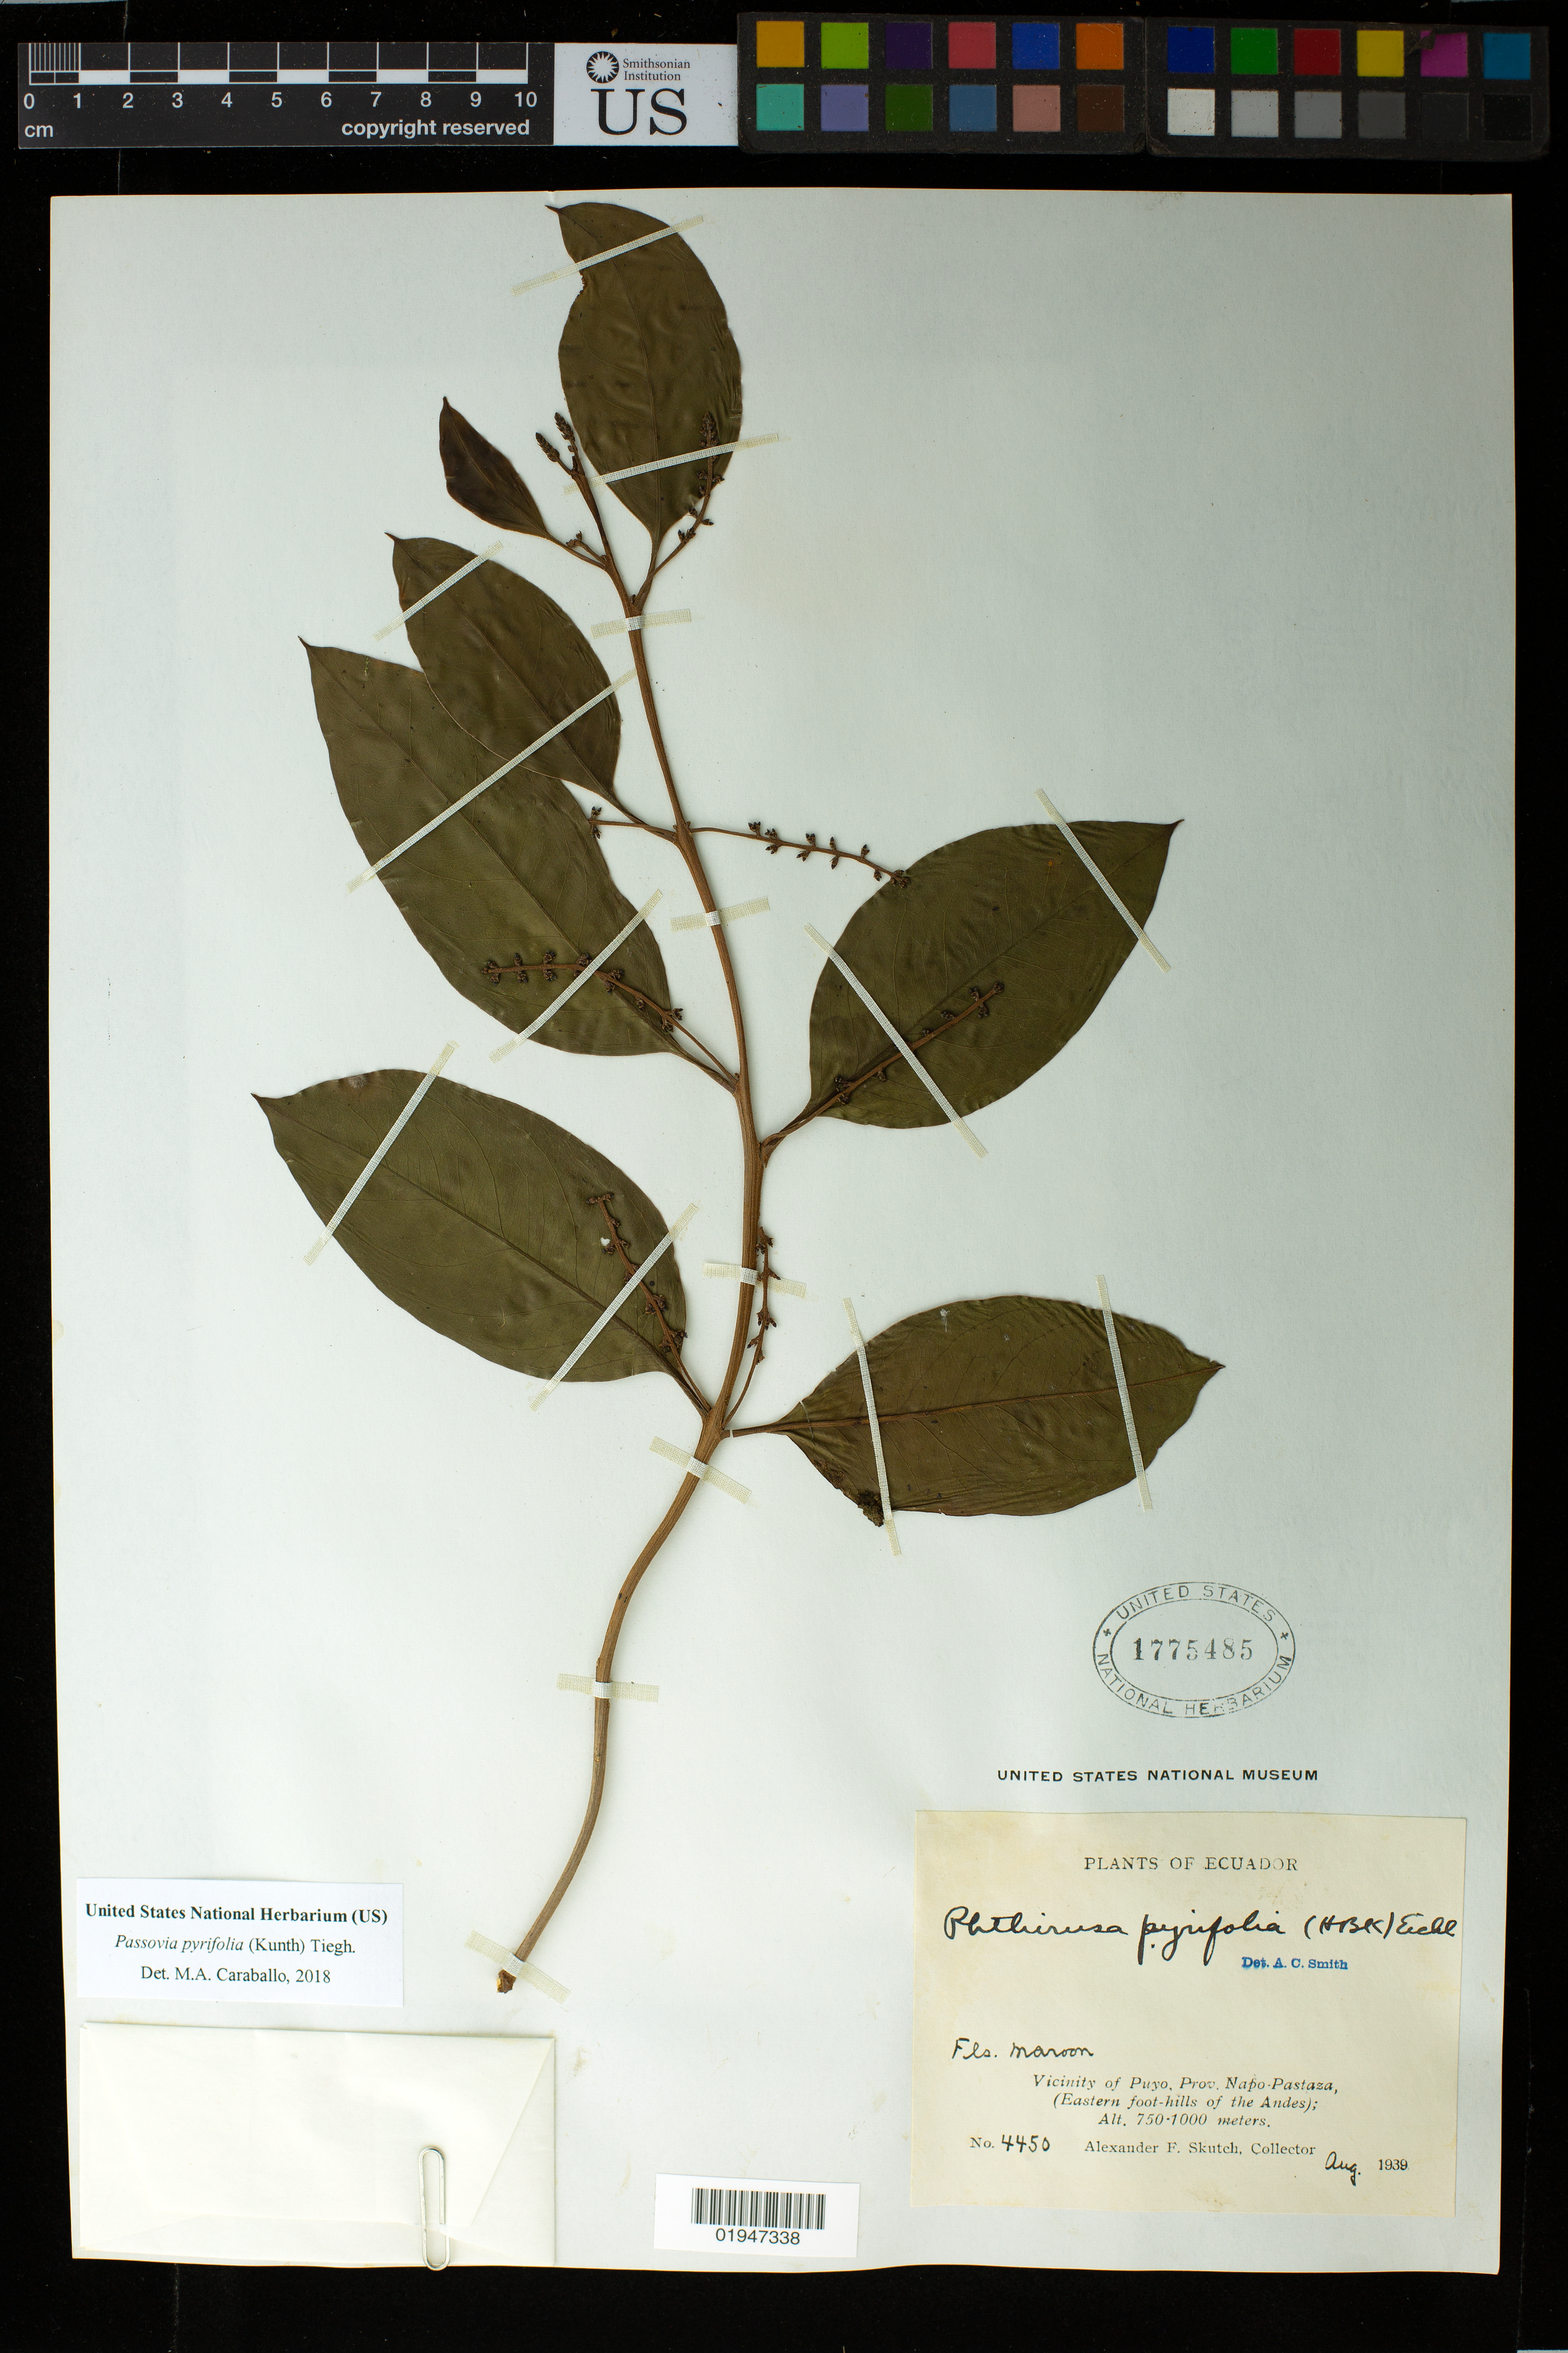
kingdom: Plantae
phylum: Tracheophyta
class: Magnoliopsida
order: Santalales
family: Loranthaceae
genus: Passovia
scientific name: Passovia pyrifolia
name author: (Kunth) Tiegh.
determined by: Caraballo-Ortiz, Marcos A., (MISS), University of Mississippi (UNITED STATES)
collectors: A. F. Skutch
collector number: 4450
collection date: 1939-08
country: Ecuador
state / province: Napo / Pastaza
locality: Puyo vicinity (eastern foothills of the Andes)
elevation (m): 750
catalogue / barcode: US 1775485